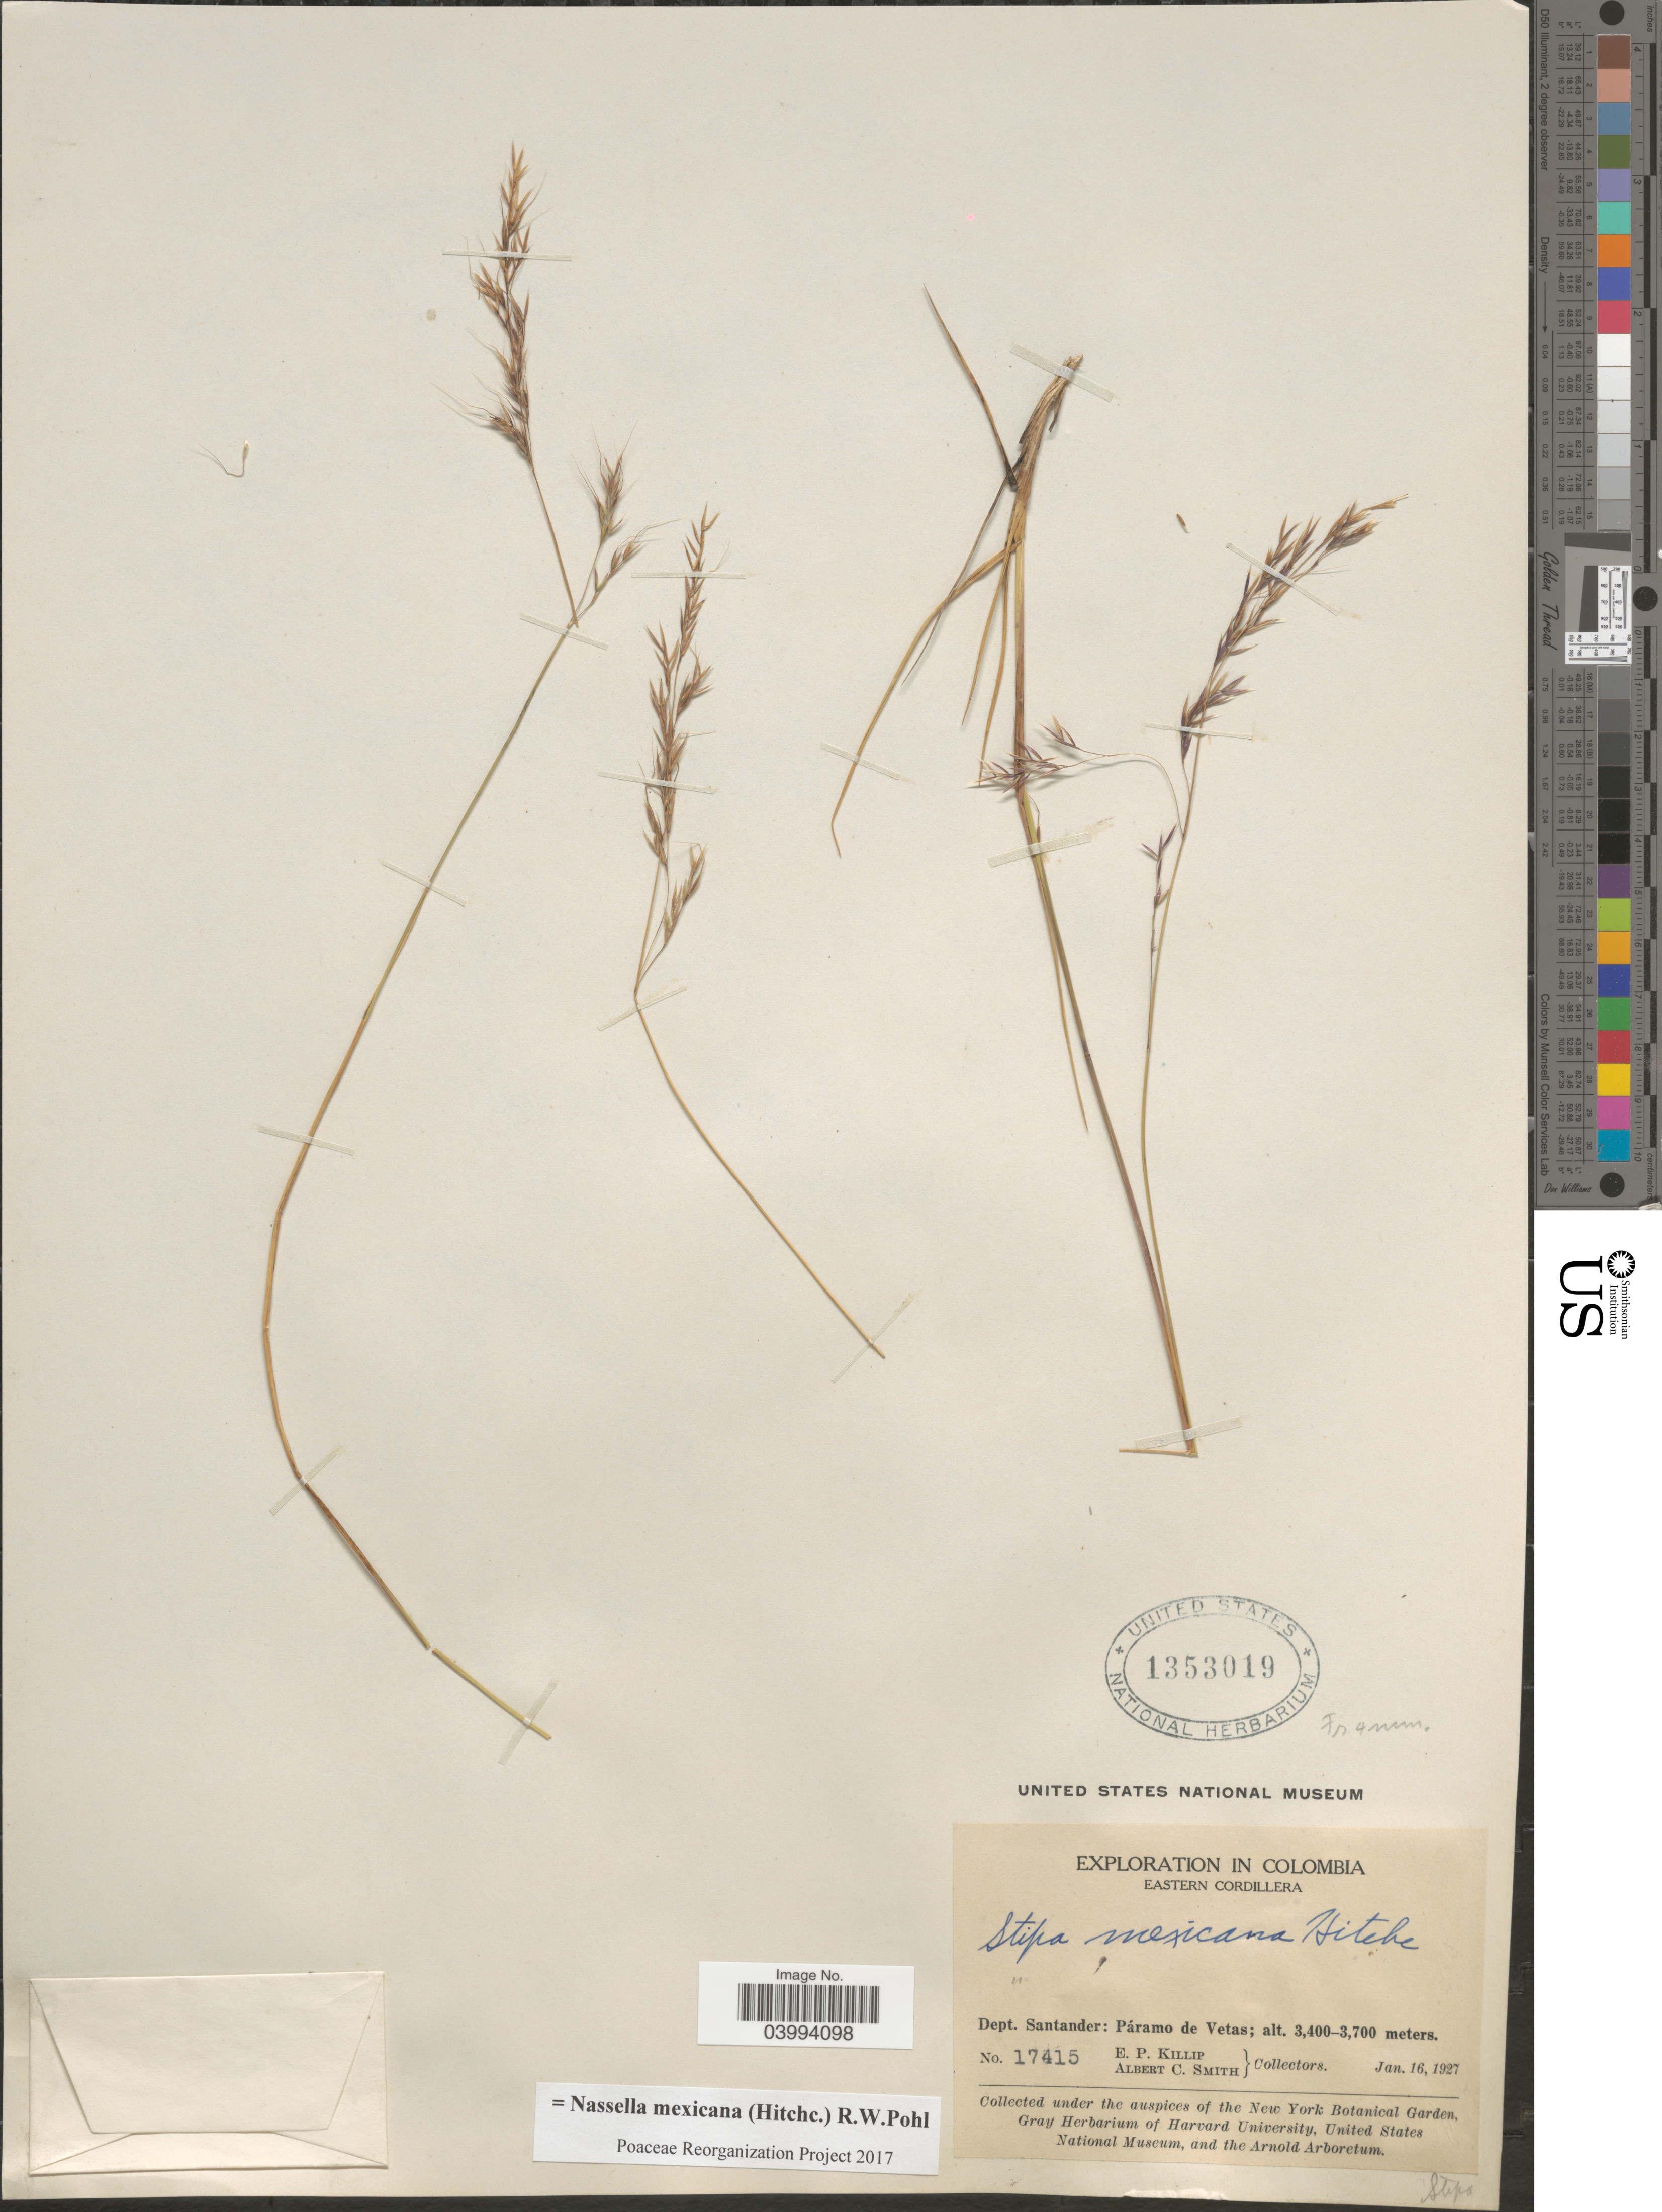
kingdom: Plantae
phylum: Tracheophyta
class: Liliopsida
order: Poales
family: Poaceae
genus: Nassella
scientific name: Nassella mexicana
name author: (Hitchc.) R.W. Pohl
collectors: E. P. Killip & A. C. Smith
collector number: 17415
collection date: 1927-01-16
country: Colombia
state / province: Santander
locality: Eastern Cordillera. Dept. Santander: Páramo de Vetas.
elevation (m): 3400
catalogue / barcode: US 1353019